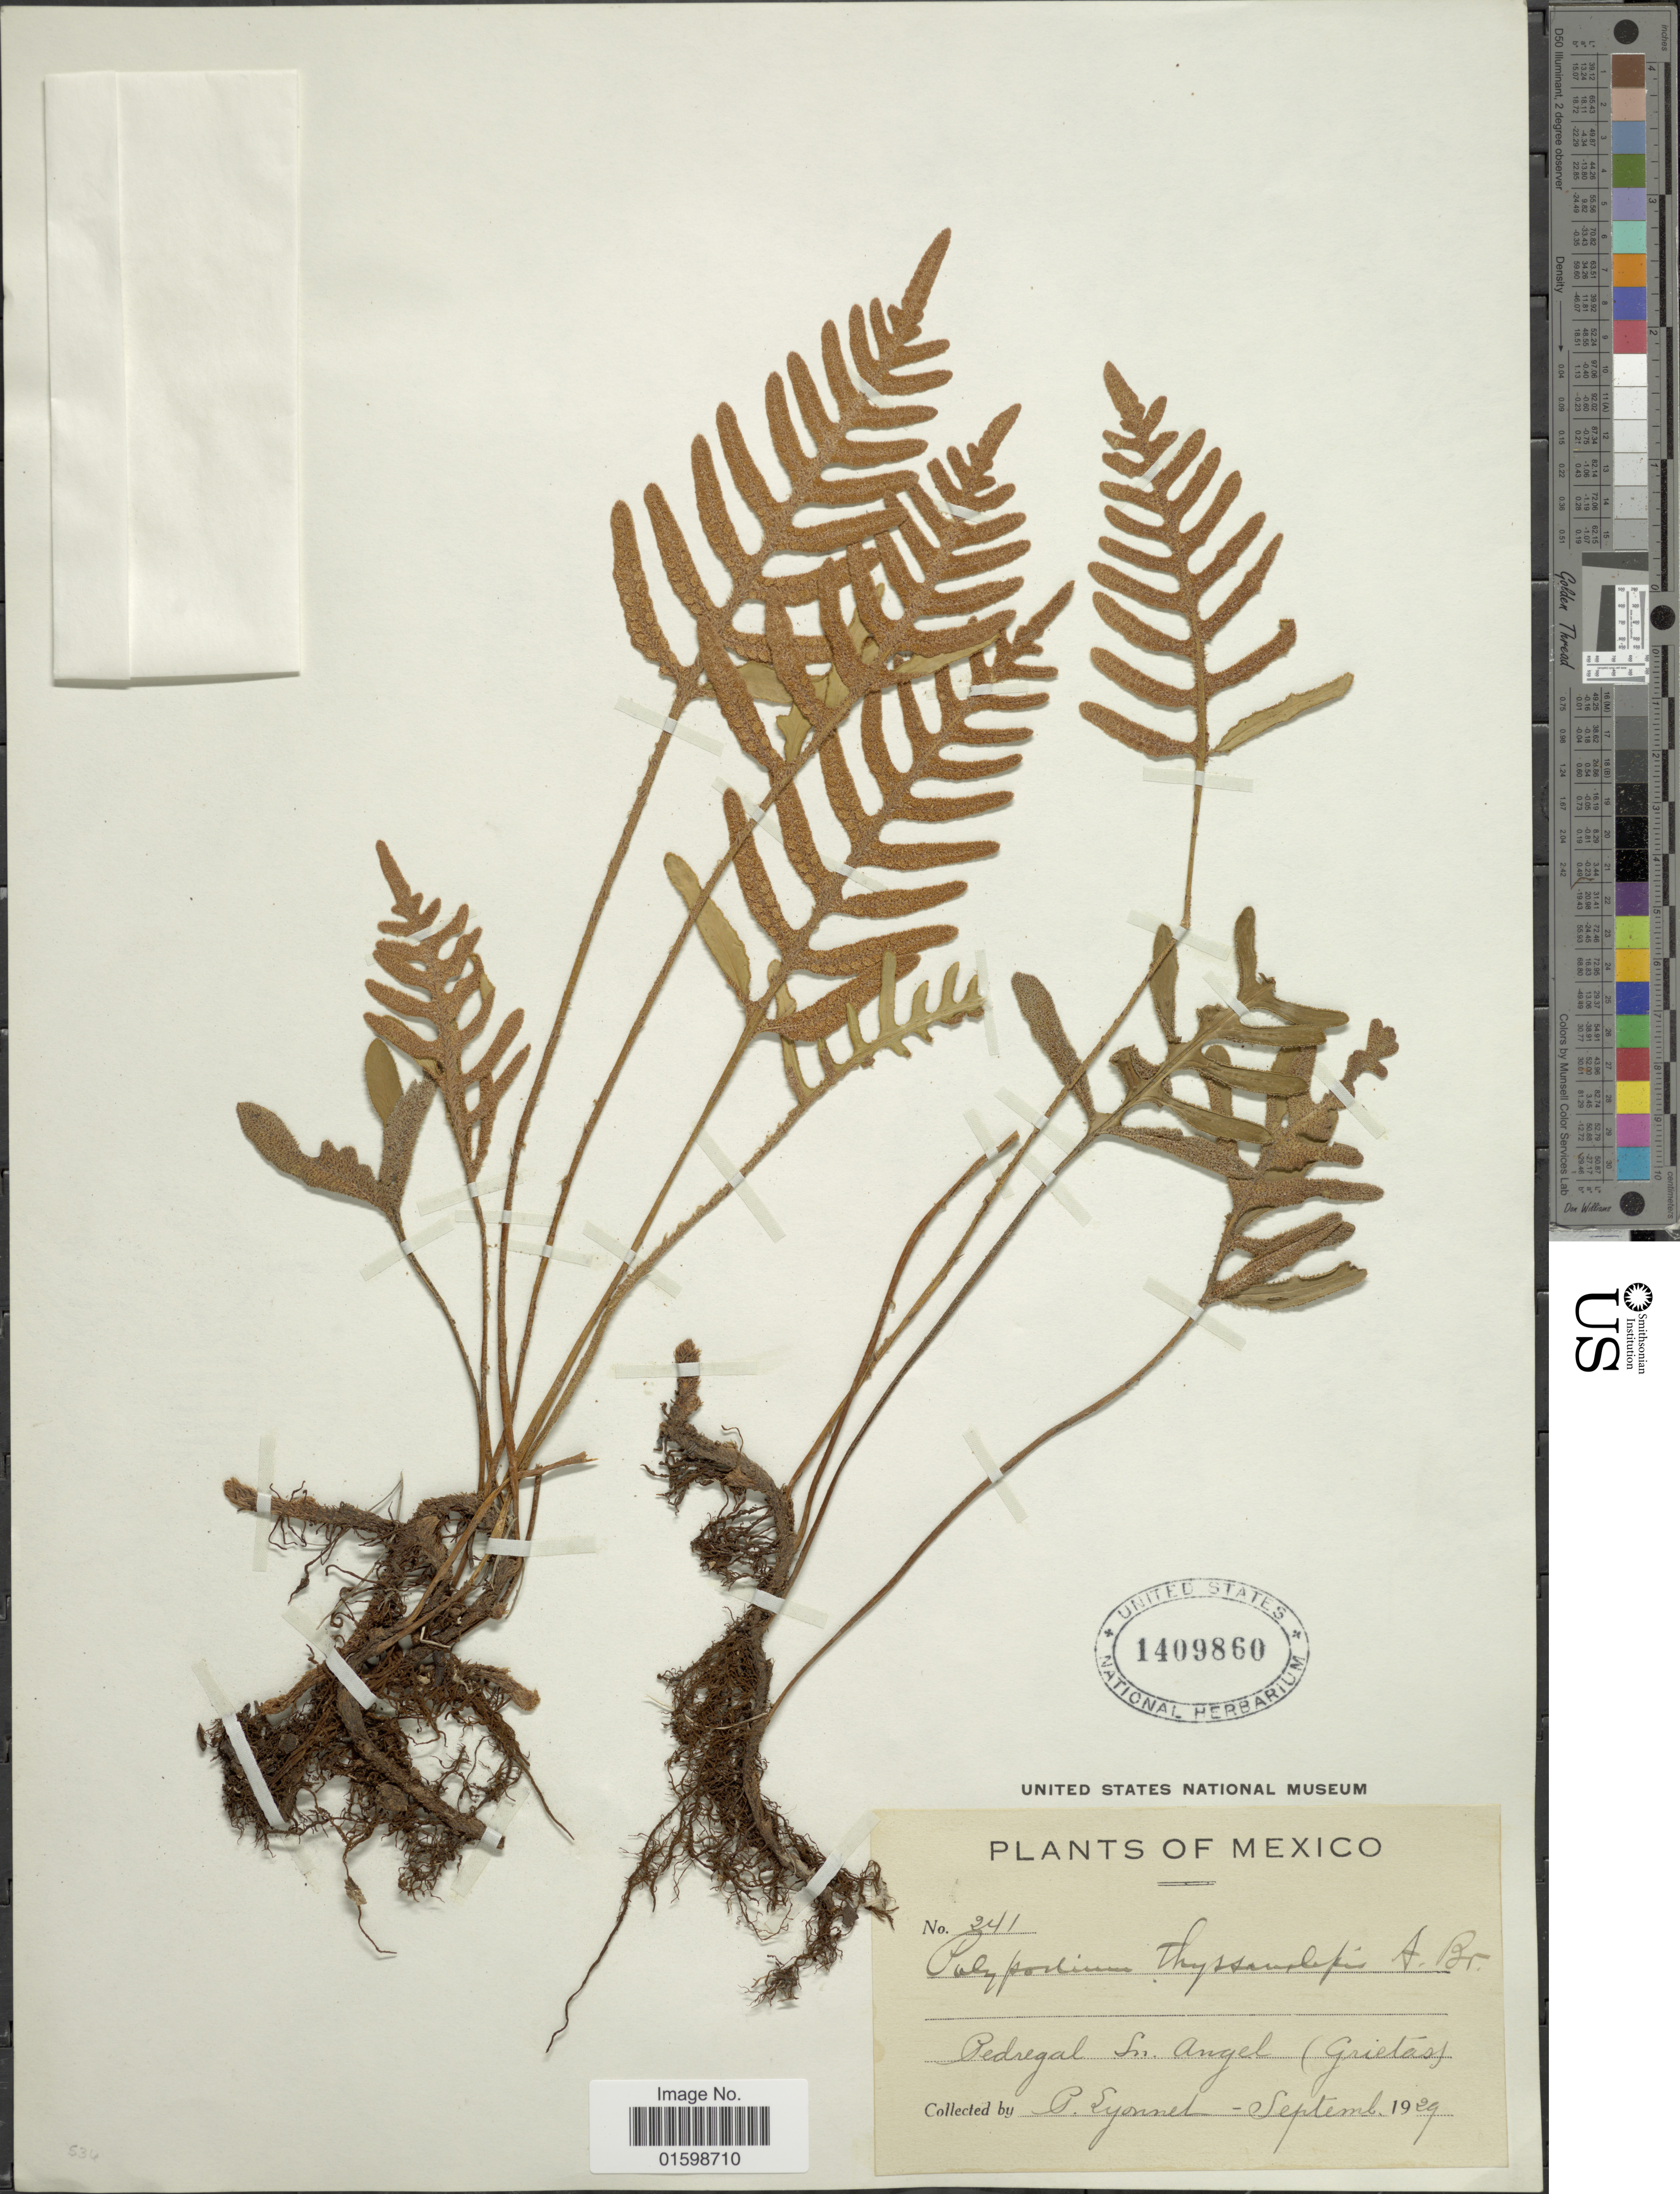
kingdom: Plantae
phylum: Tracheophyta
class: Polypodiopsida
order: Polypodiales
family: Polypodiaceae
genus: Pleopeltis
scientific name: Pleopeltis thyssanolepis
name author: (A. Braun ex Klotzsch) E.G. Andrews & Windham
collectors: P. Lyonnet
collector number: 241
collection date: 1929-09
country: Mexico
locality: Pedregal, Sn. Angel (Grietas)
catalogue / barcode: US 1409860